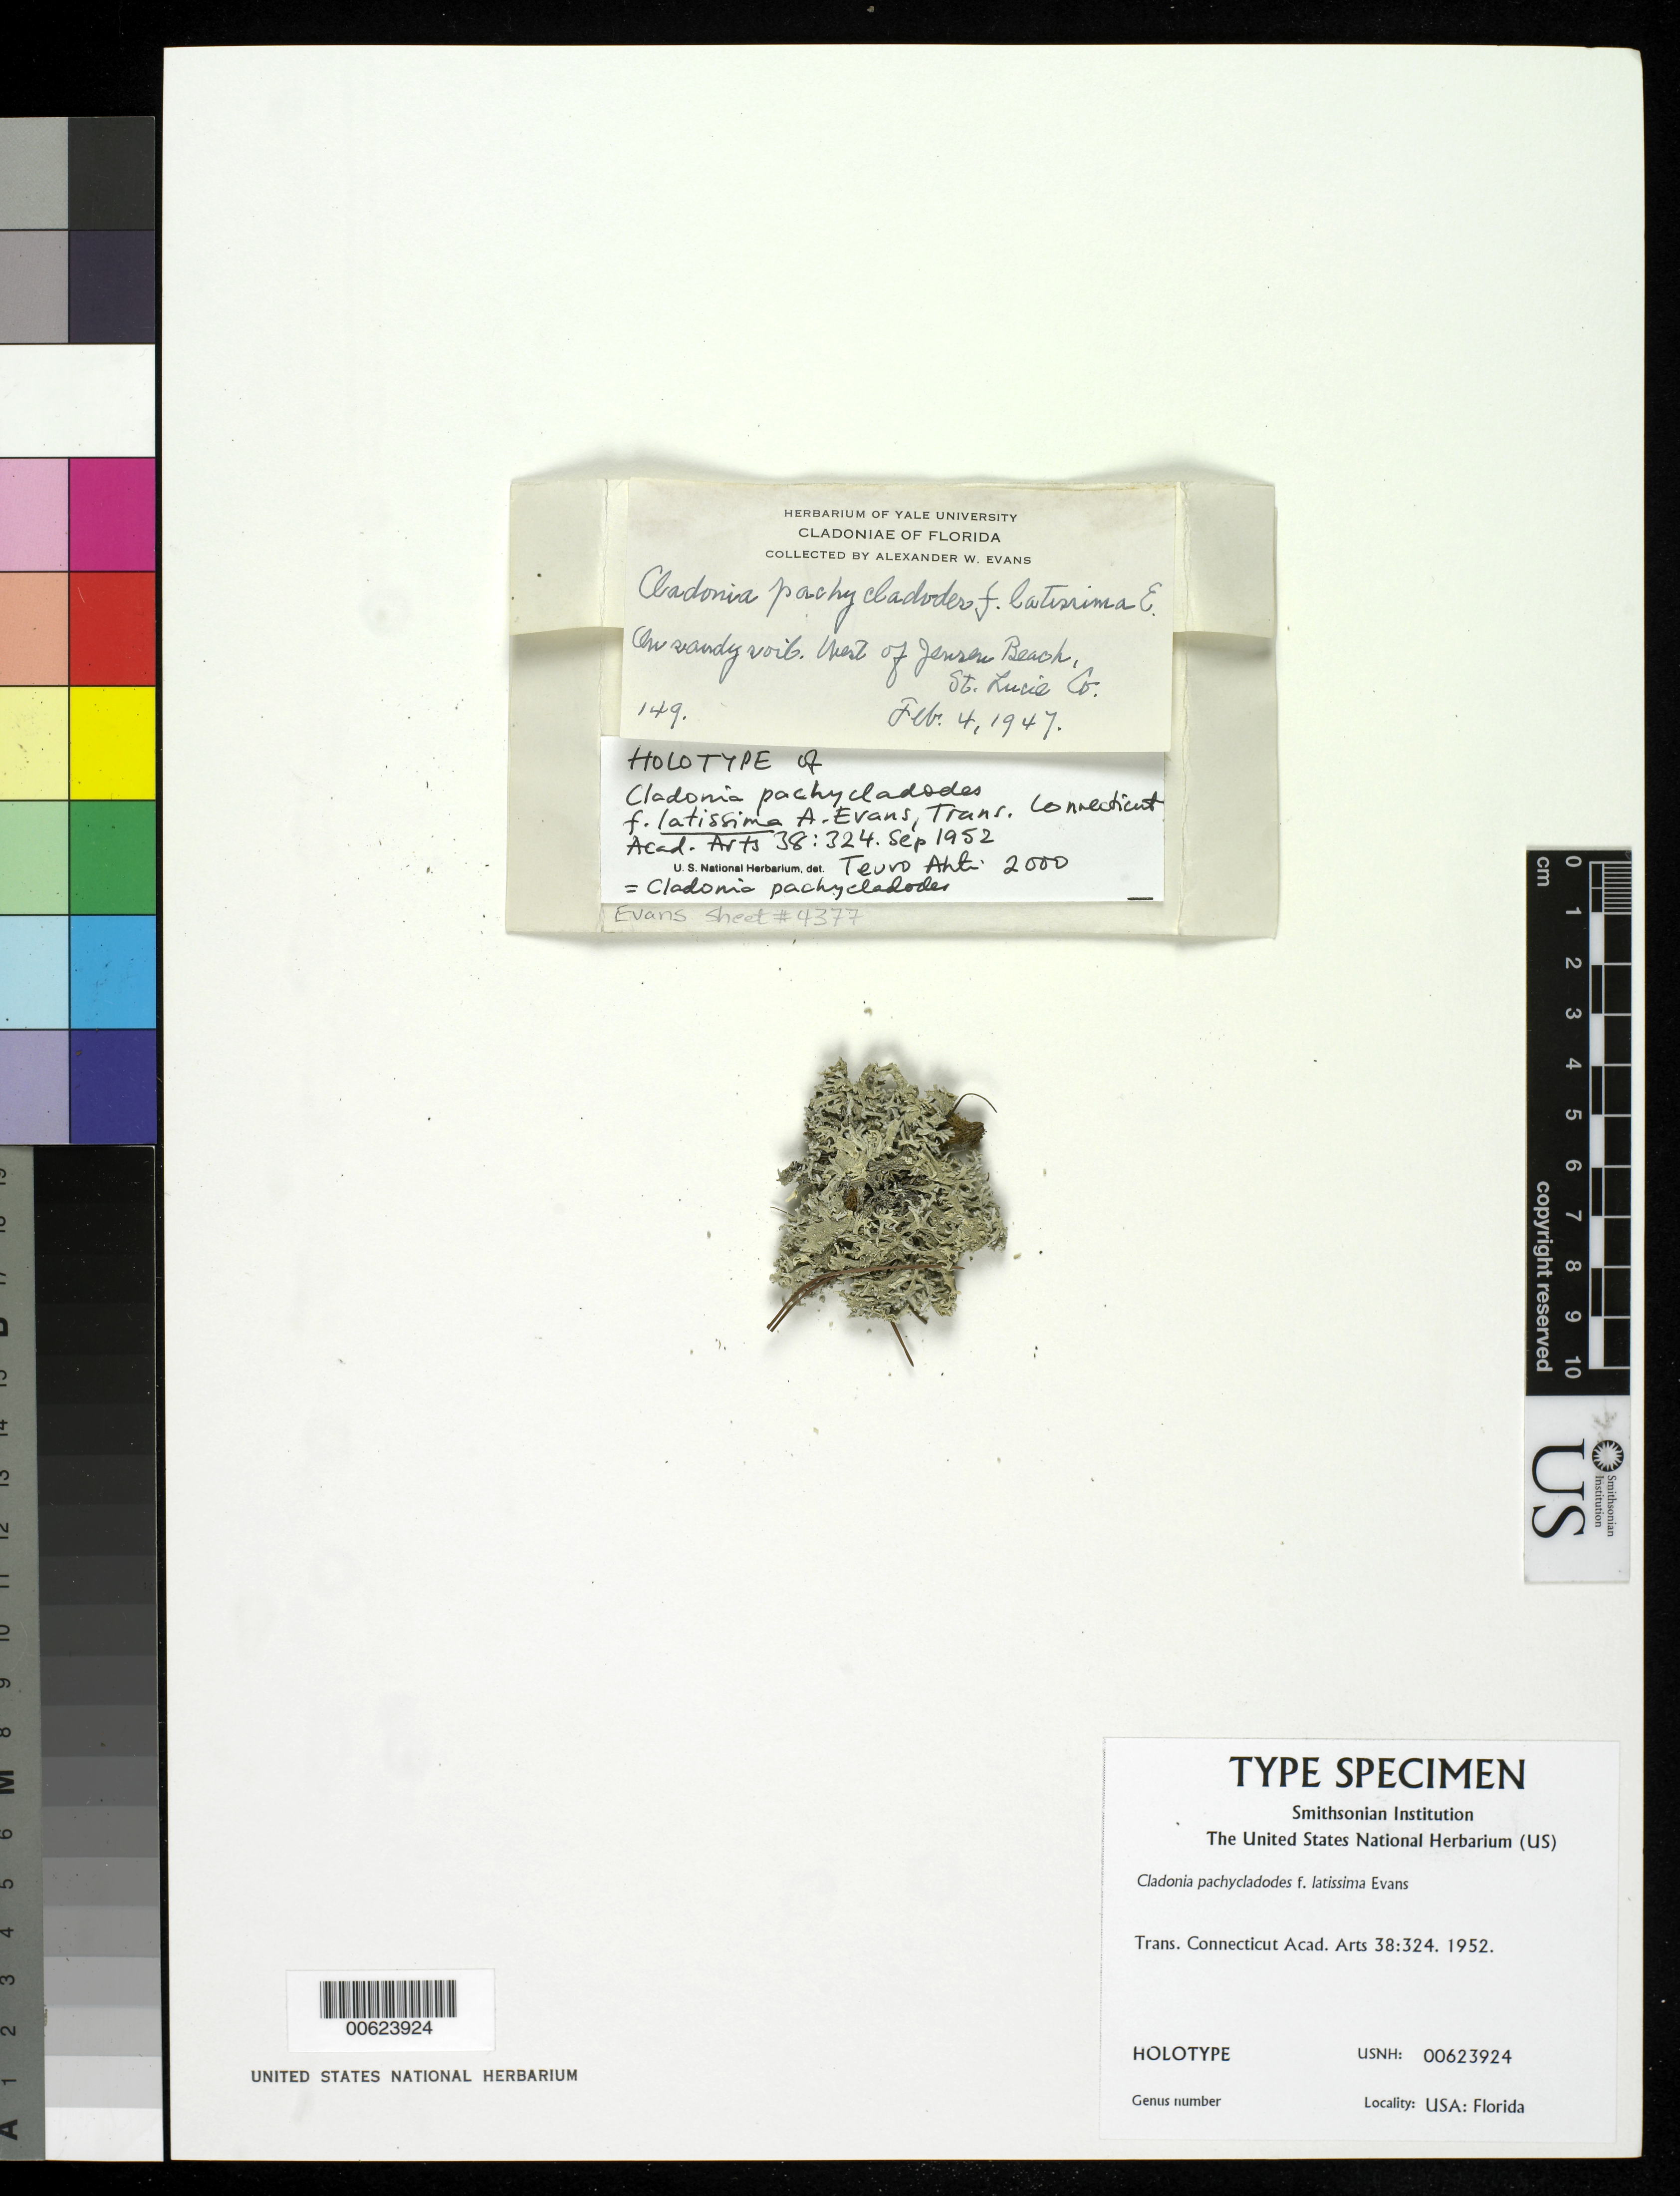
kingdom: Fungi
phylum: Ascomycota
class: Lecanoromycetes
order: Lecanorales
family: Cladoniaceae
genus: Cladonia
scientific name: Cladonia pachycladodes f. latissima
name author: A. Evans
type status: Holotype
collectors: A. W. Evans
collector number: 149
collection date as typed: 04 Feb 1947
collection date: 1947-02-04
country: United States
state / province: Florida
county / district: Saint Lucie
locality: W of Jensen Beach.